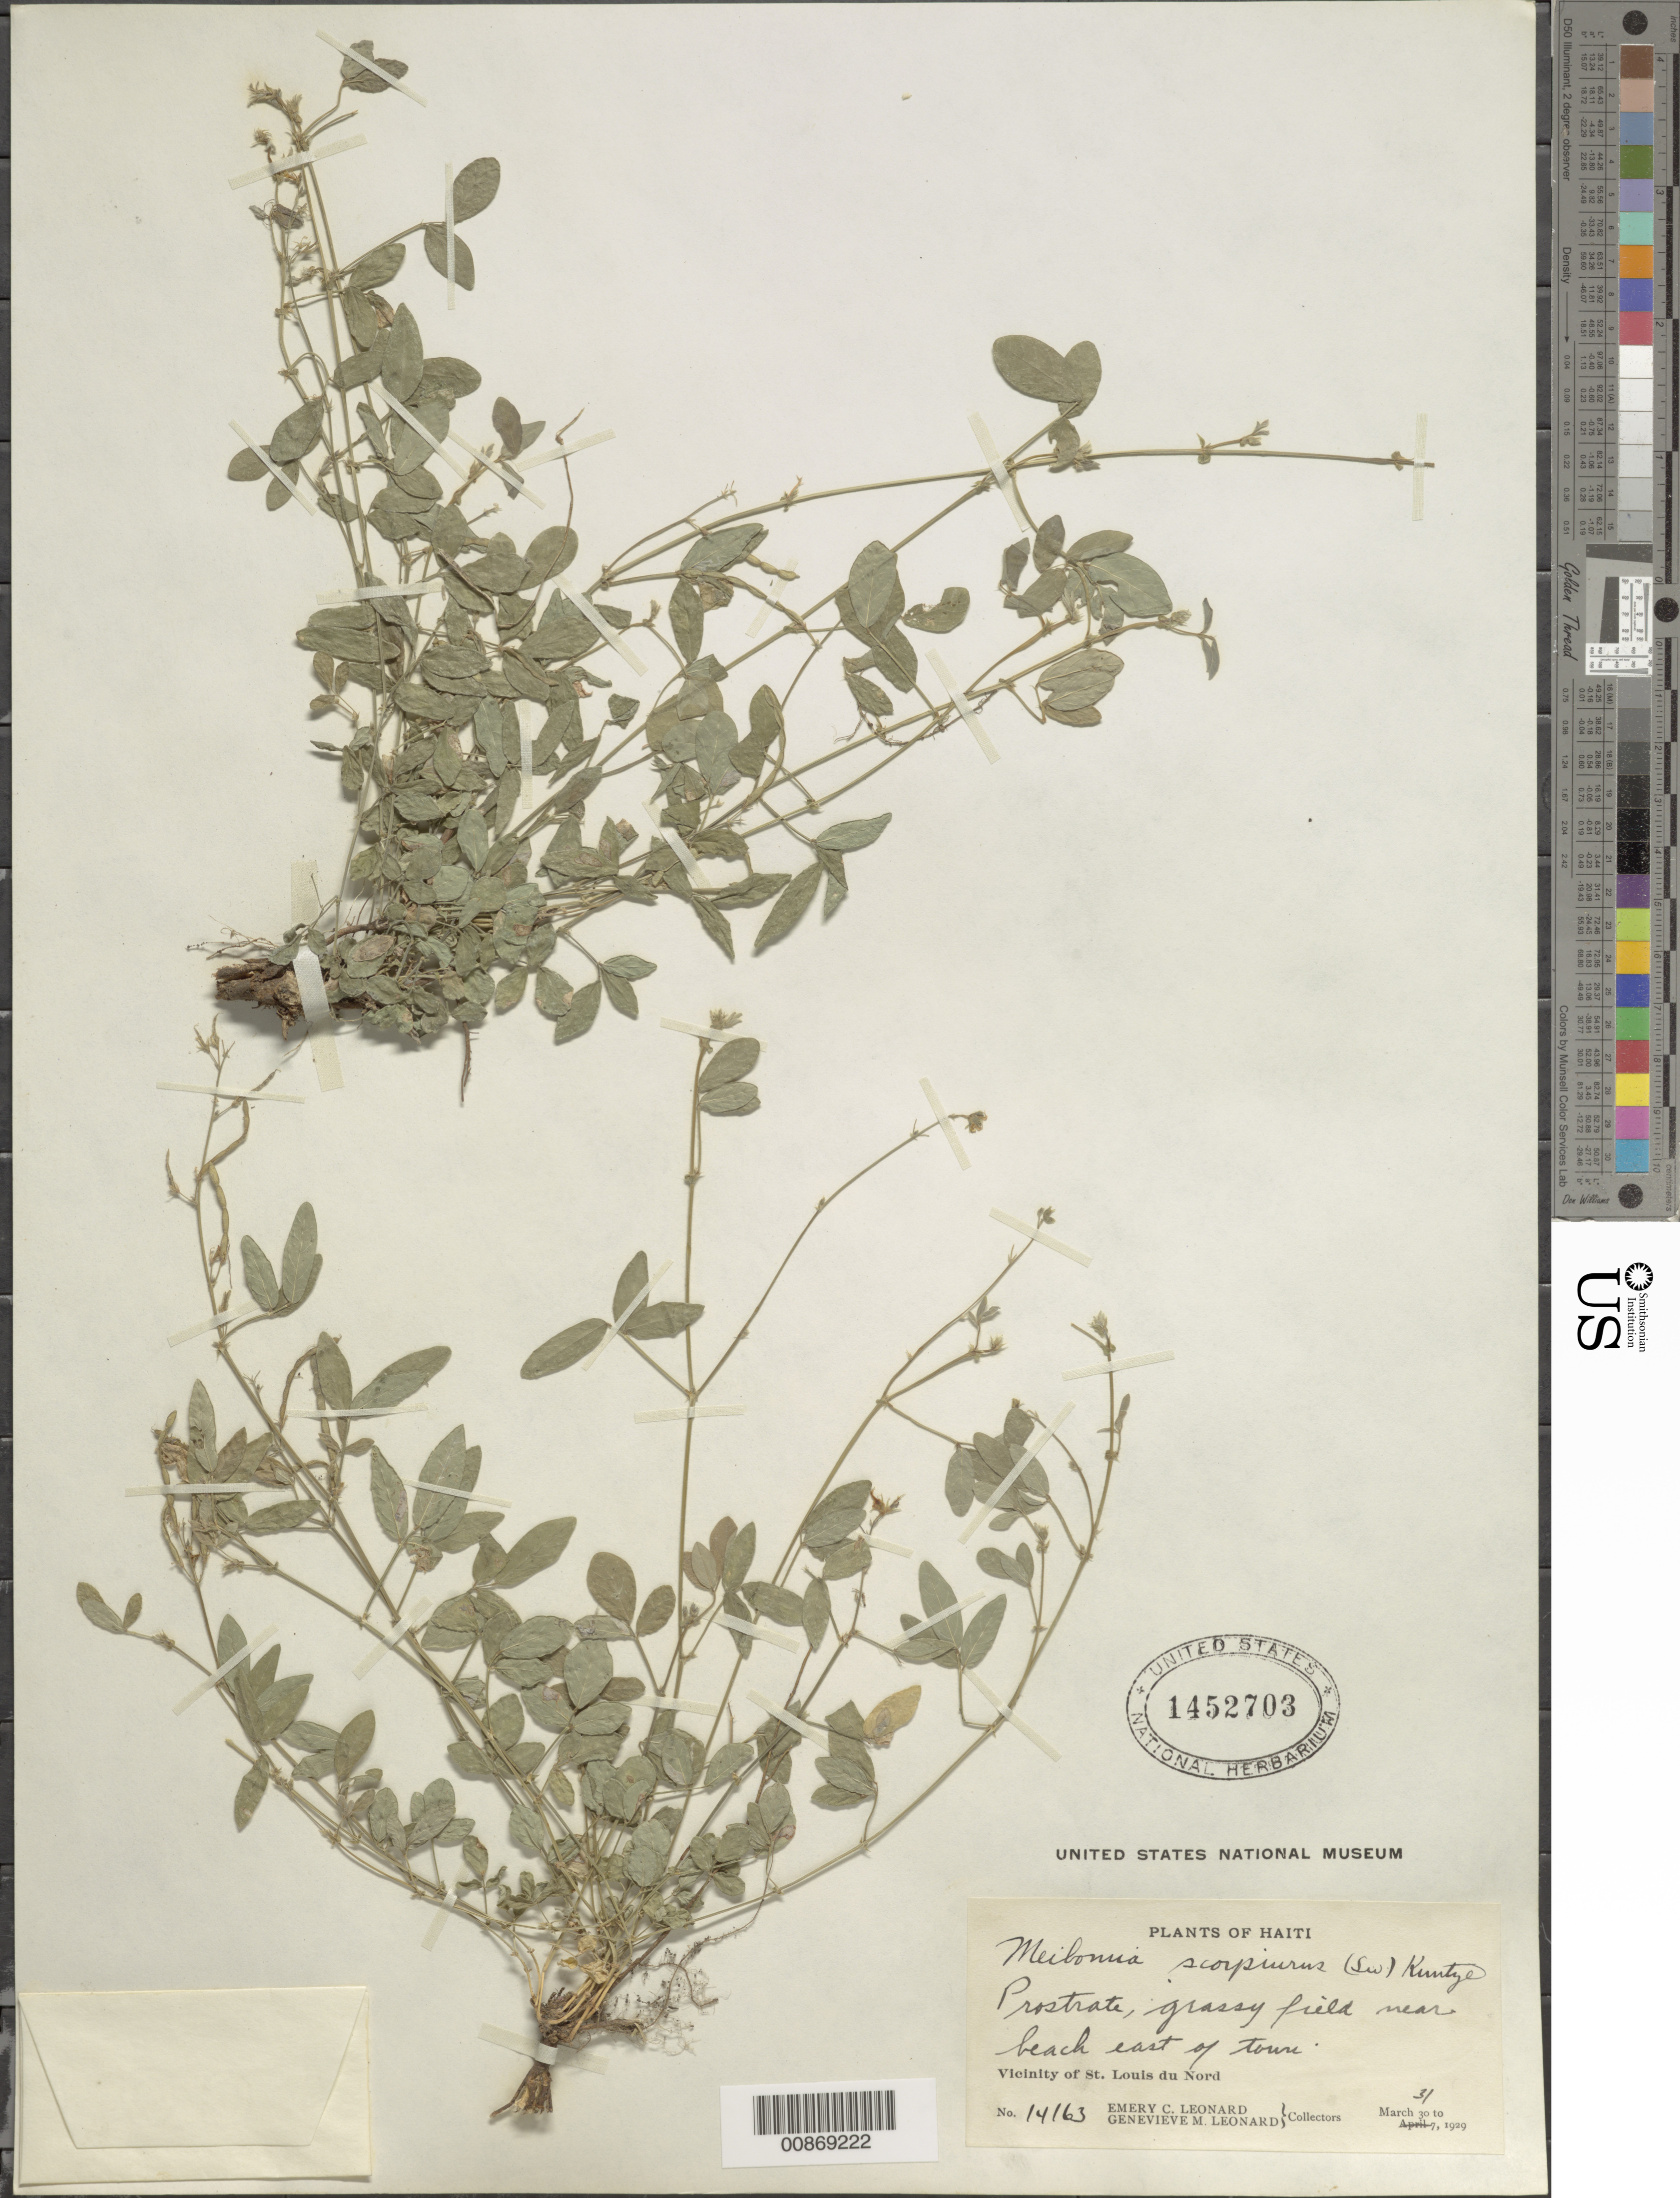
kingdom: Plantae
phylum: Tracheophyta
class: Magnoliopsida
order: Fabales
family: Fabaceae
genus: Desmodium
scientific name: Desmodium scorpiurus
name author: (Sw.) Desv. ex DC.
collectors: E. C. Leonard & G. M. Leonard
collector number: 14163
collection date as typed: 31 Mat 1929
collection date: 1929-05-31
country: Haiti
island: Hispaniola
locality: Vicinity of St. Louis du Nord. Grassy field near beach east of town.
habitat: Grassy field.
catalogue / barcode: US 1452703